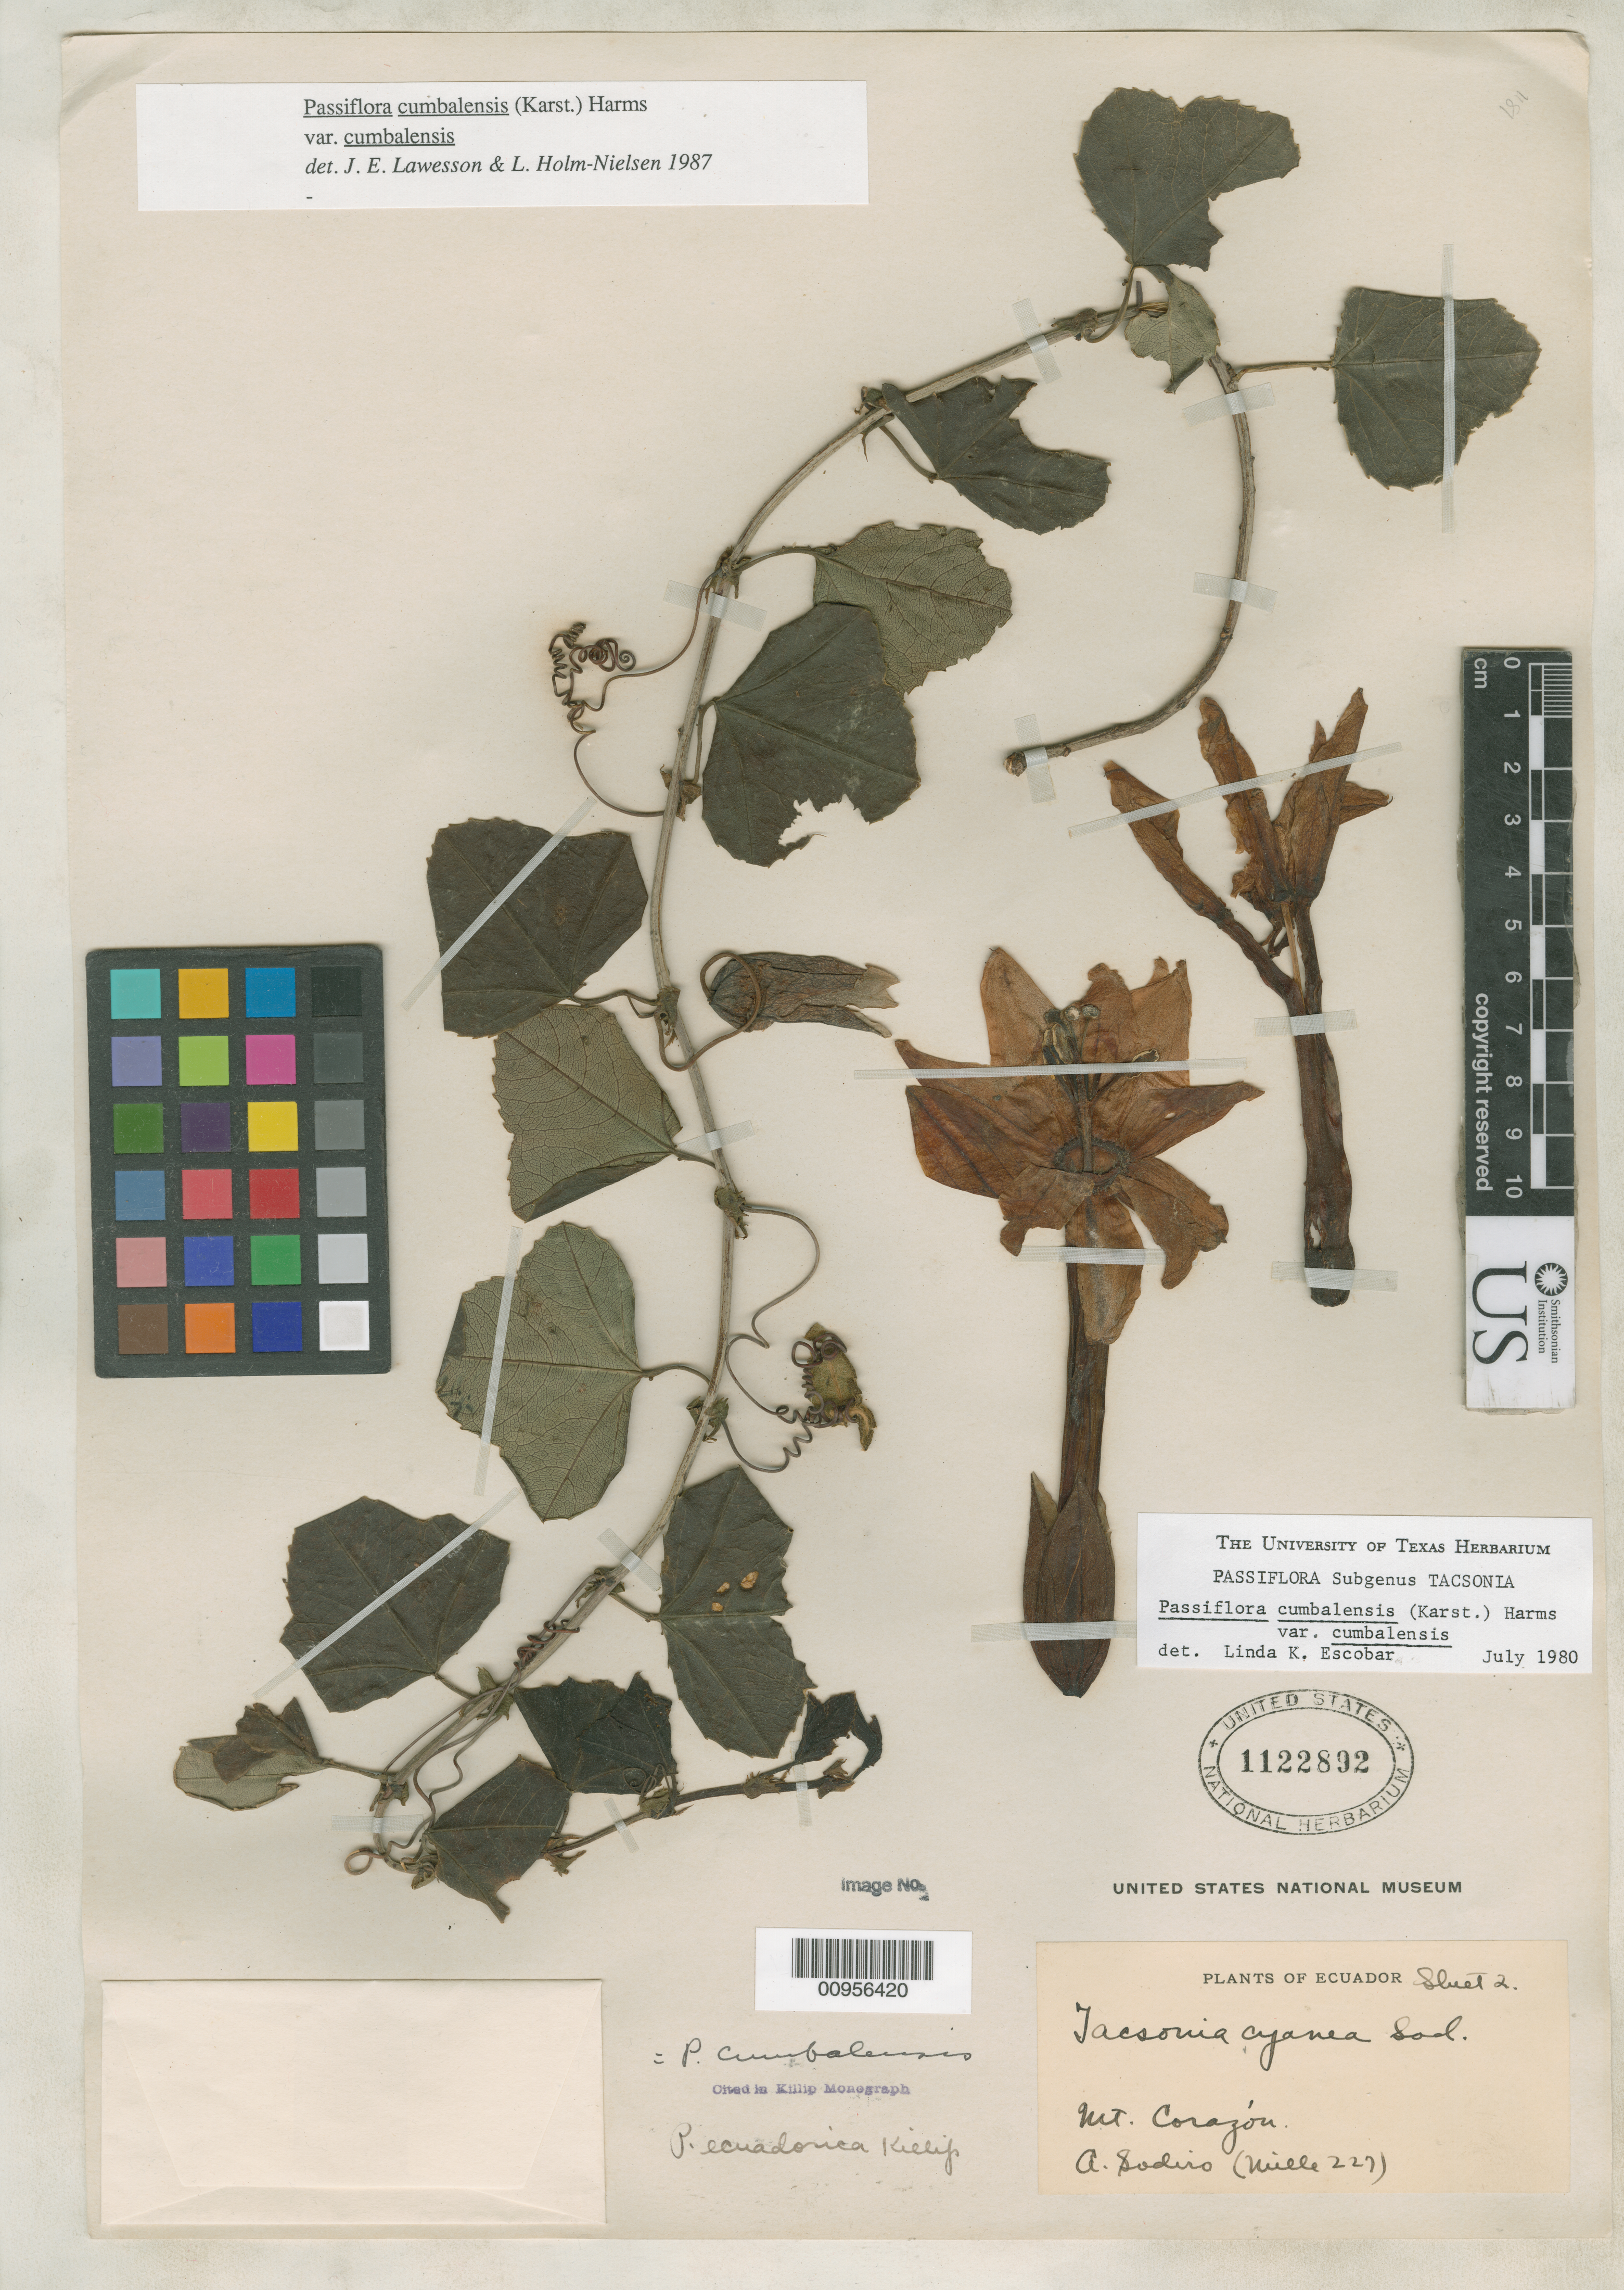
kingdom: Plantae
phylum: Tracheophyta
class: Magnoliopsida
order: Malpighiales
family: Passifloraceae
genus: Tacsonia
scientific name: Tacsonia cyanea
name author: Sodiro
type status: Lectotype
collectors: L. Sodiro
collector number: Mille 227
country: Ecuador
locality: Mt. Corazón.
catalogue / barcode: US 1122892